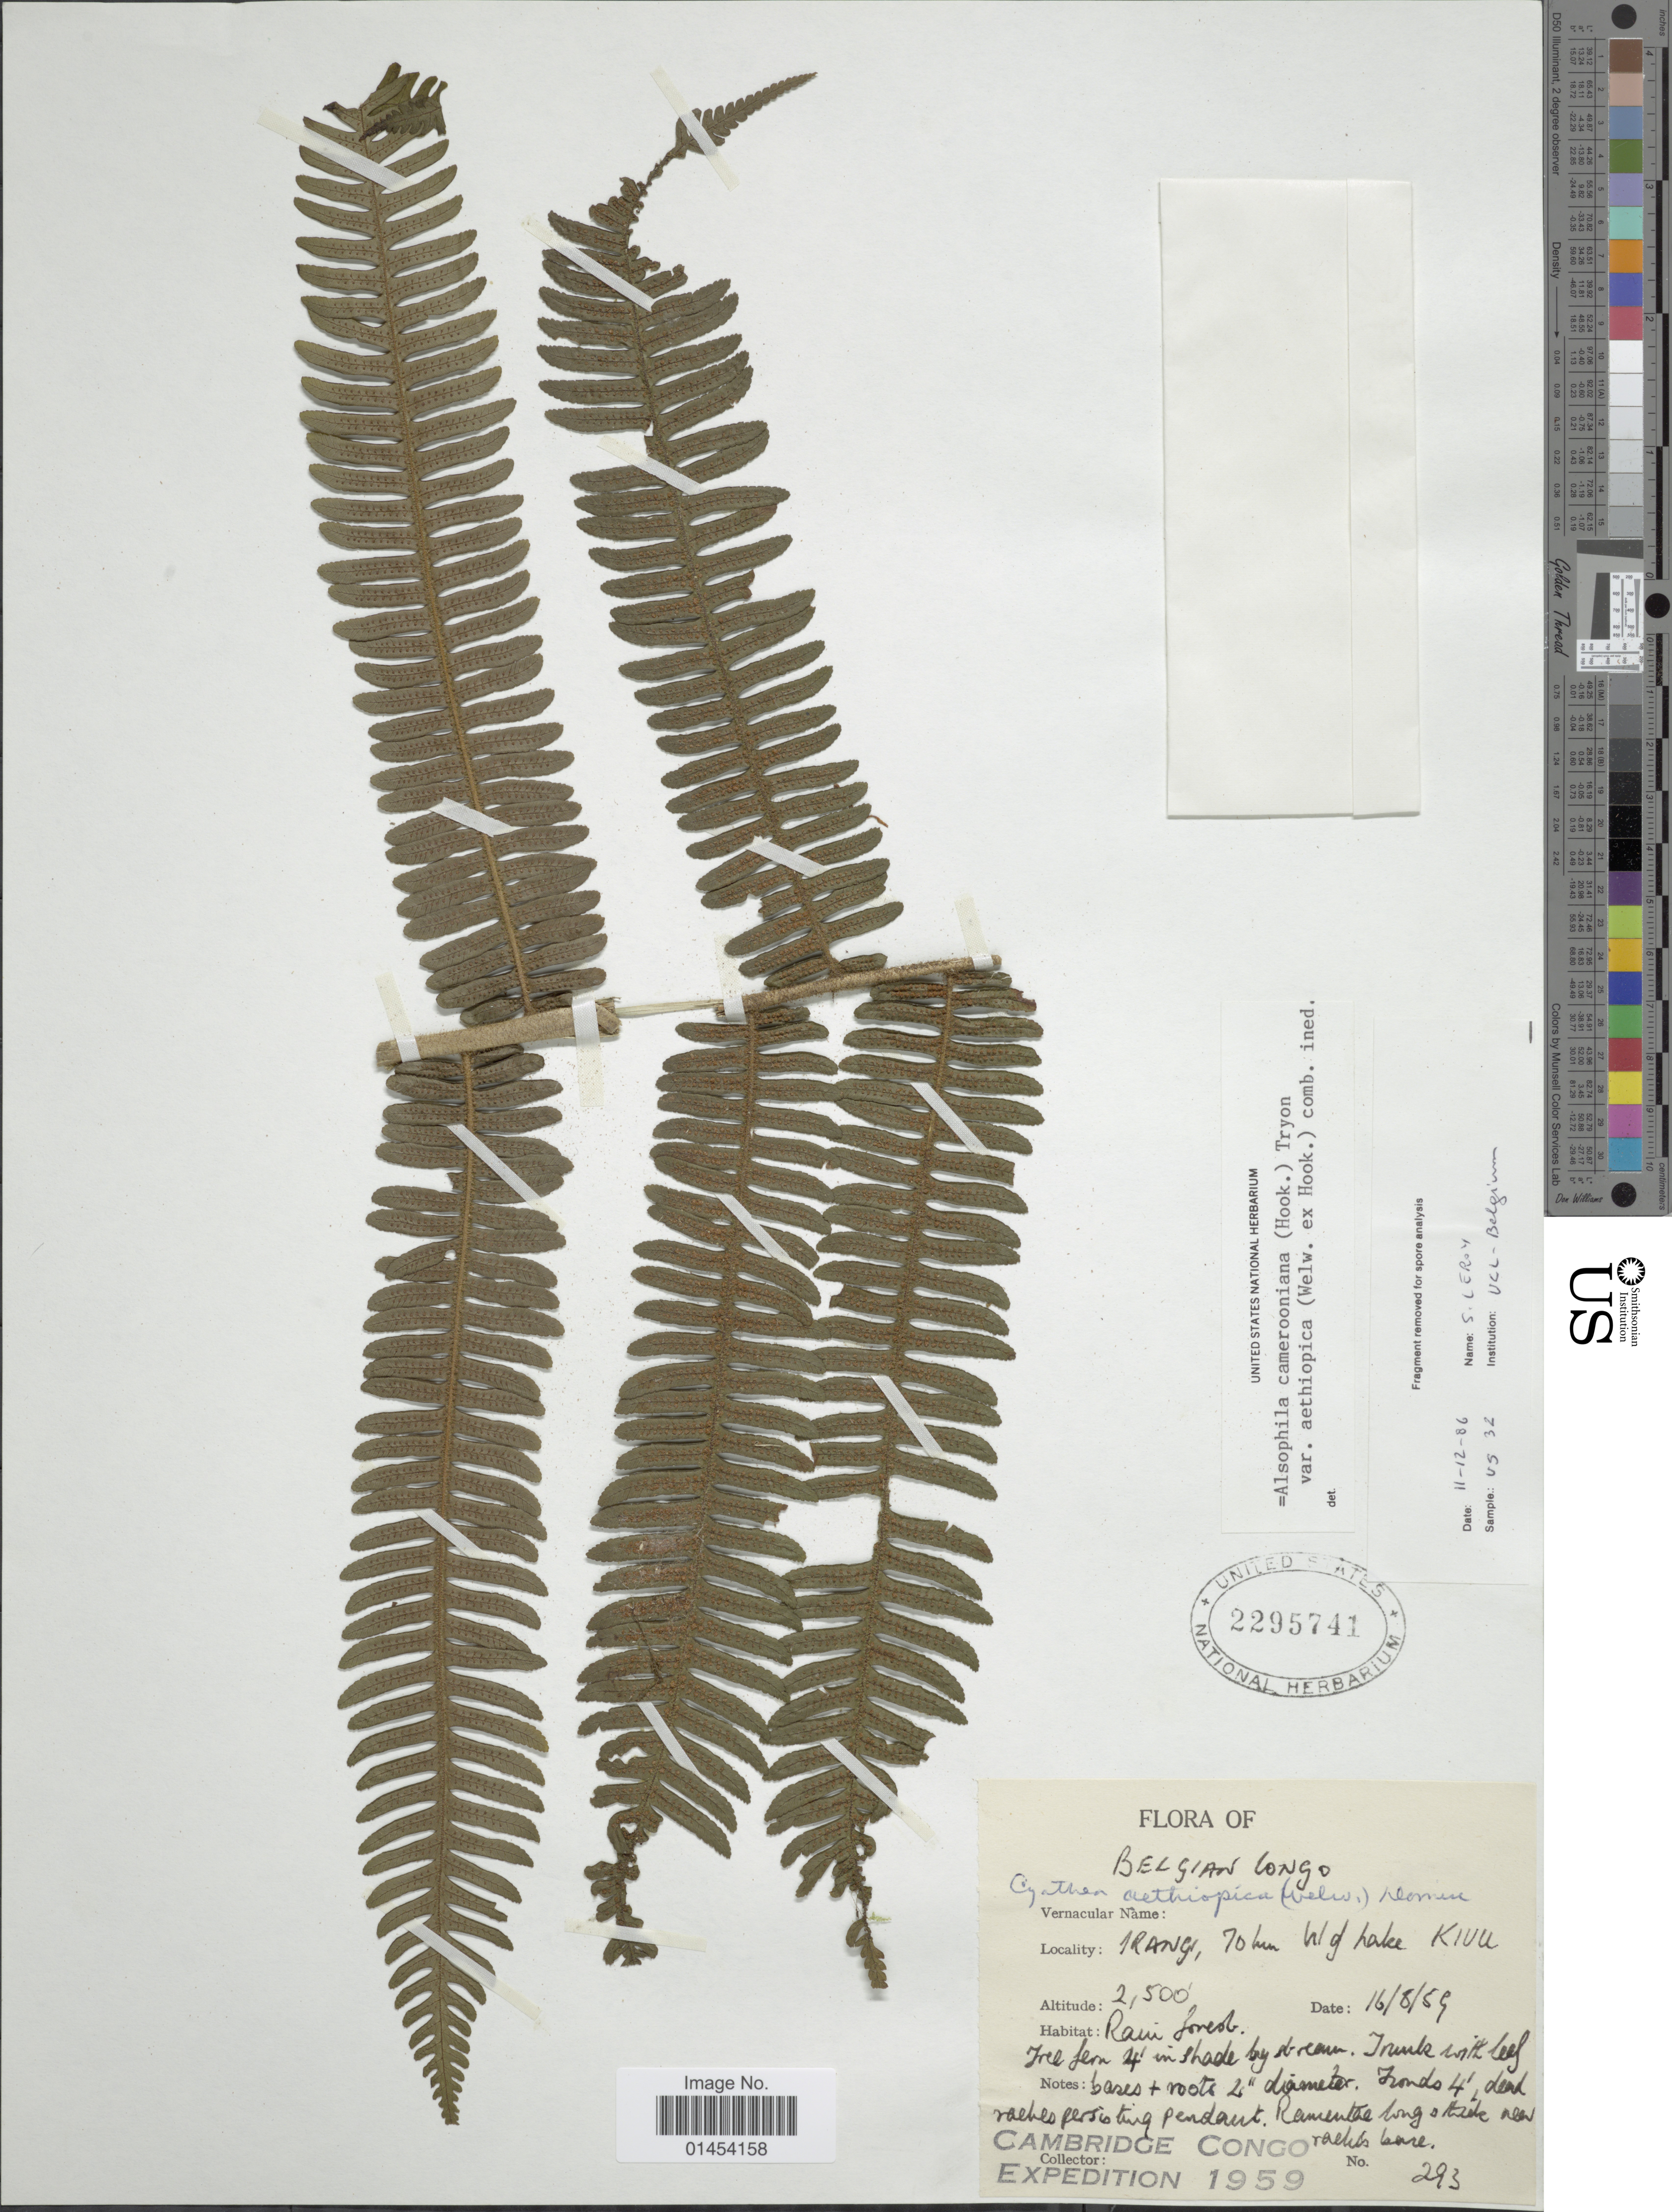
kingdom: Plantae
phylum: Tracheophyta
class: Polypodiopsida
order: Cyatheales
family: Cyatheaceae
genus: Cyathea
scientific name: Cyathea camerooniana var. aethiopica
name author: (Welw. ex Hook.) Holttum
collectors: Expedition 1959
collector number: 293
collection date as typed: Transcribed d/m/y: 16/8/59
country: Congo, Democratic Republic of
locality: Belgian Congo. Irangi, 70 km W of Lake Kivu.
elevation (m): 762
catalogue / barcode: US 2295741